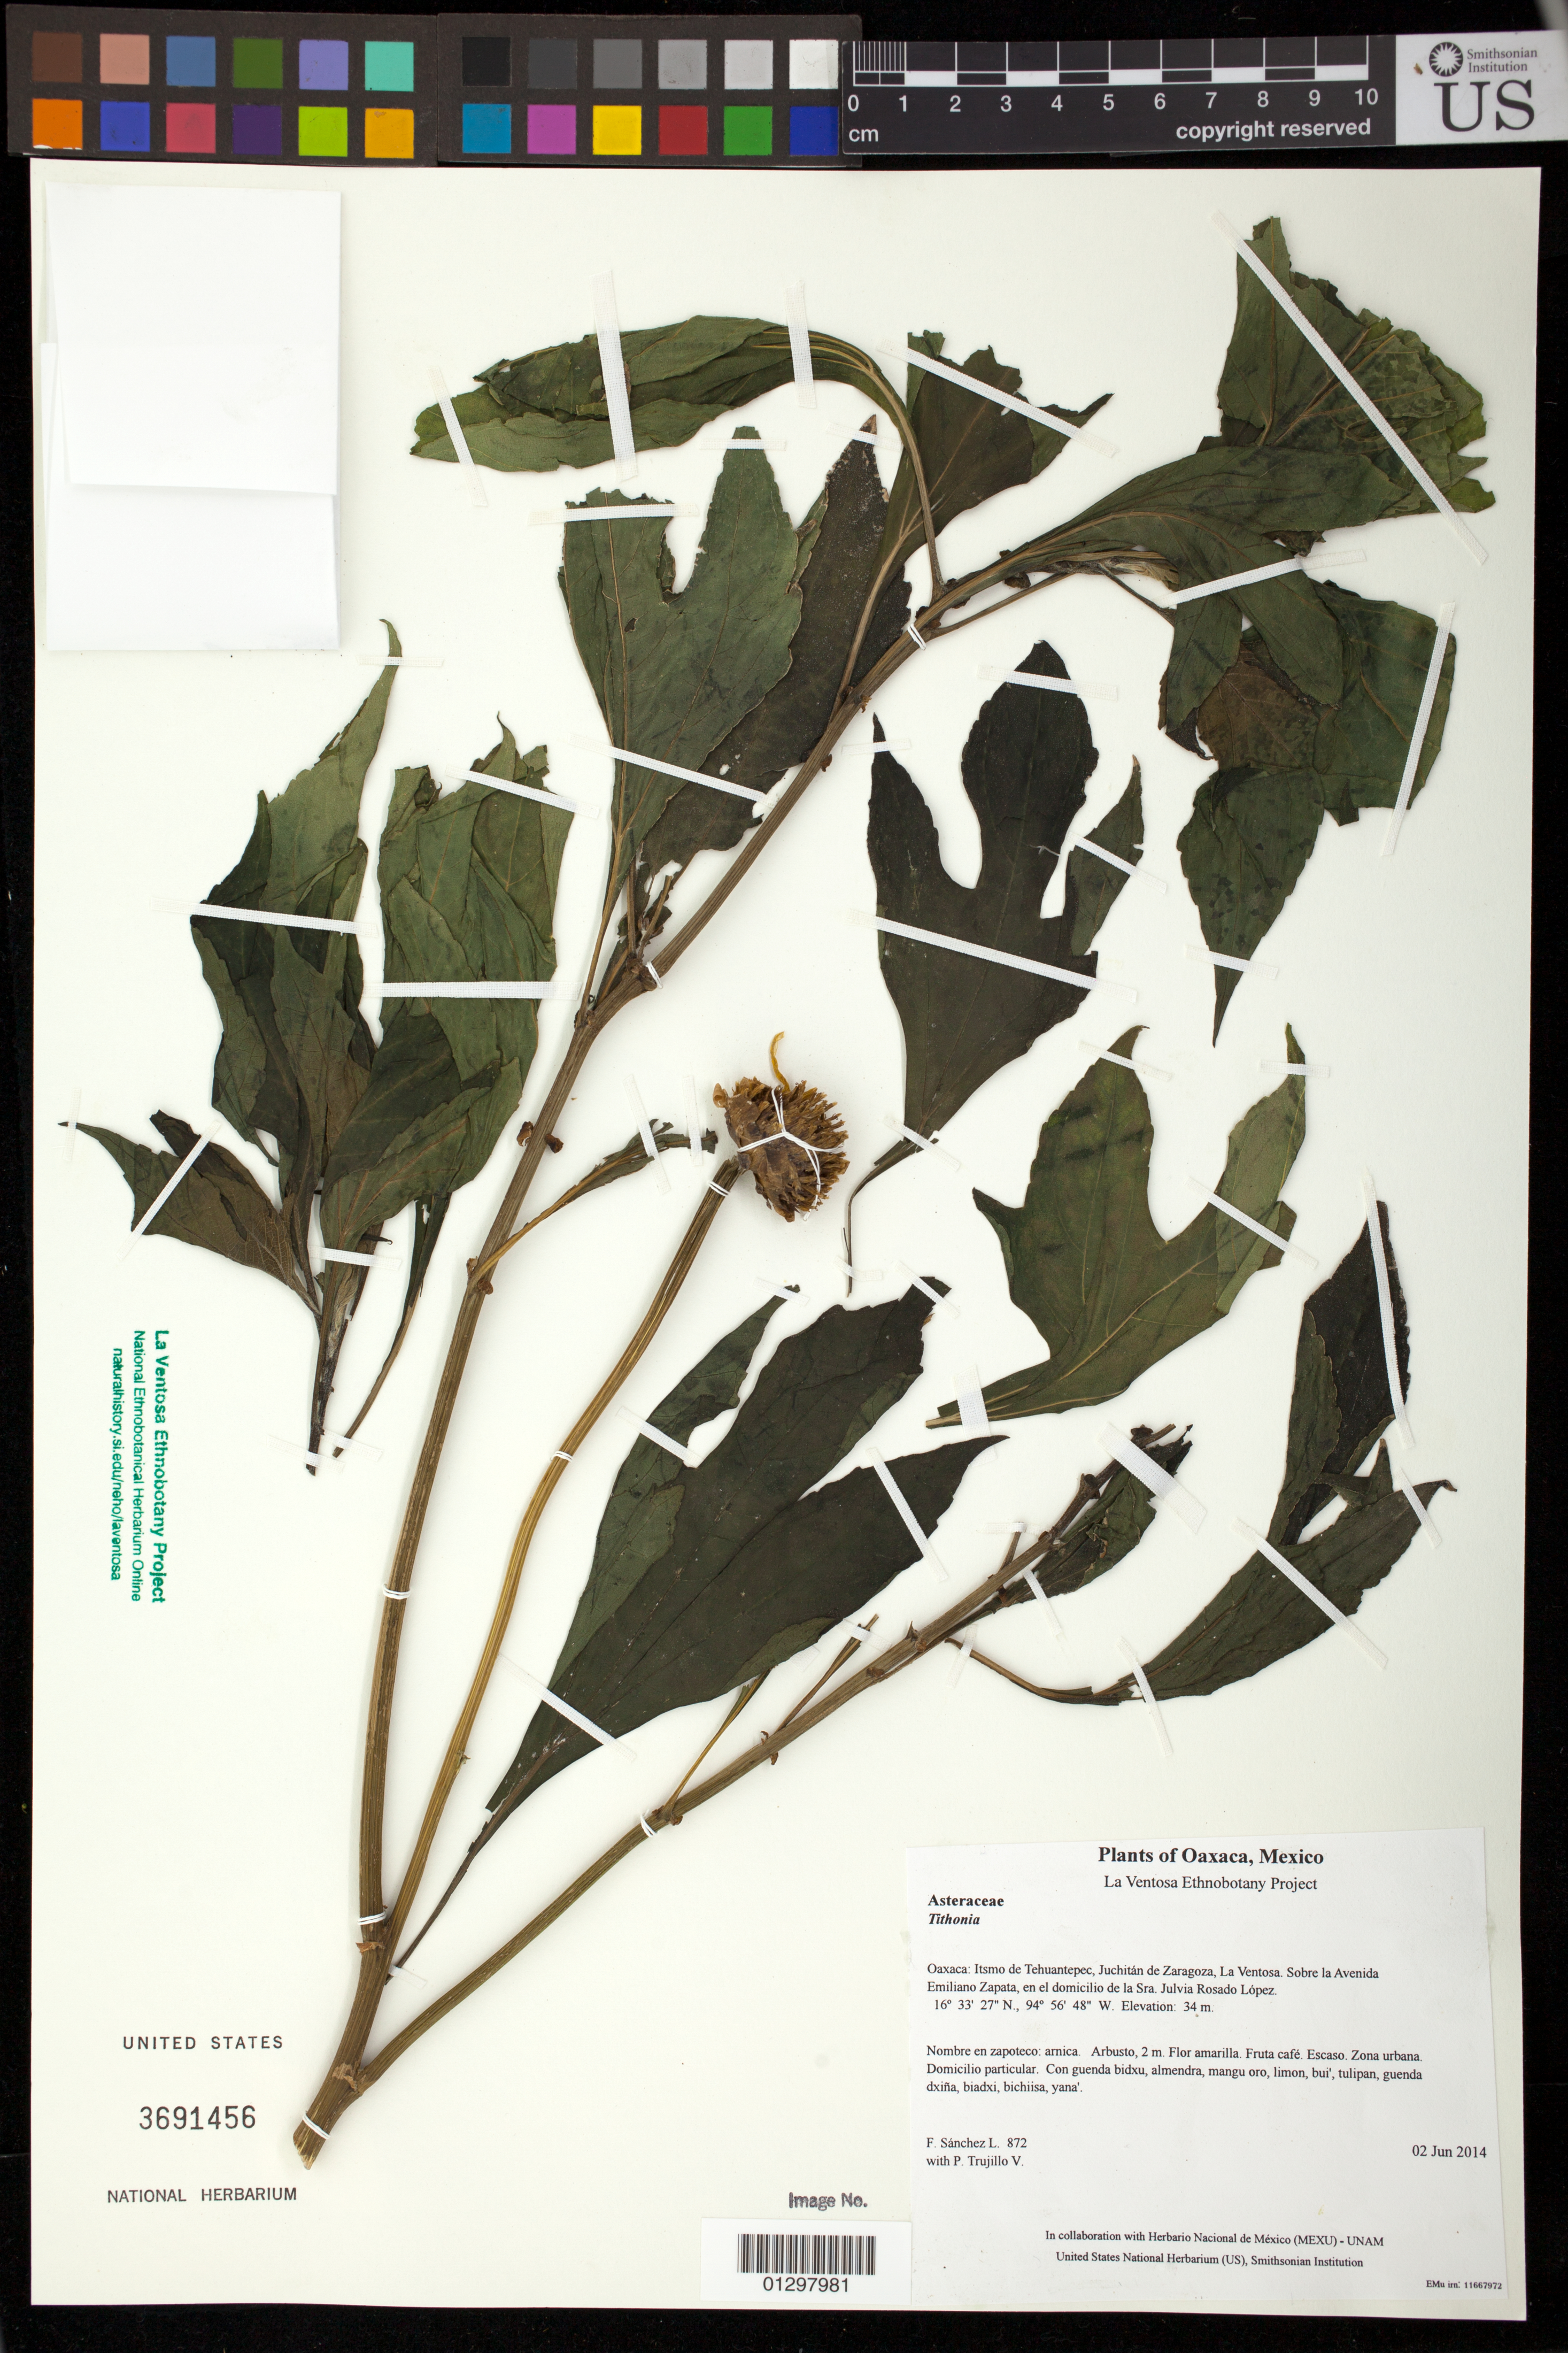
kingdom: Plantae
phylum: Tracheophyta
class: Magnoliopsida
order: Asterales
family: Asteraceae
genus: Tithonia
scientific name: Tithonia diversifolia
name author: (Hemsl.) A. Gray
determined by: Robinson, Harold E.; Edwards, Robert D.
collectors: F. Sánchez L. & P. Trujillo V.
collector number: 872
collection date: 2014-06-02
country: Mexico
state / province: Oaxaca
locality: Itsmo de Tehuantepec, Juchitán de Zaragoza, La Ventosa. Sobre la Avenida Emiliano Zapata, en el domicilio de la Sra. Julvia Rosado López.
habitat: Zona urbana. Domicilio particular.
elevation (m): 34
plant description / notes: JEBOT, MEXU, SERO, US; Yaga bandaga. 2 m. Guie' naguchi. Cuaananaxhi namuu. Huaxie'.; arnica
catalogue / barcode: US 3691456